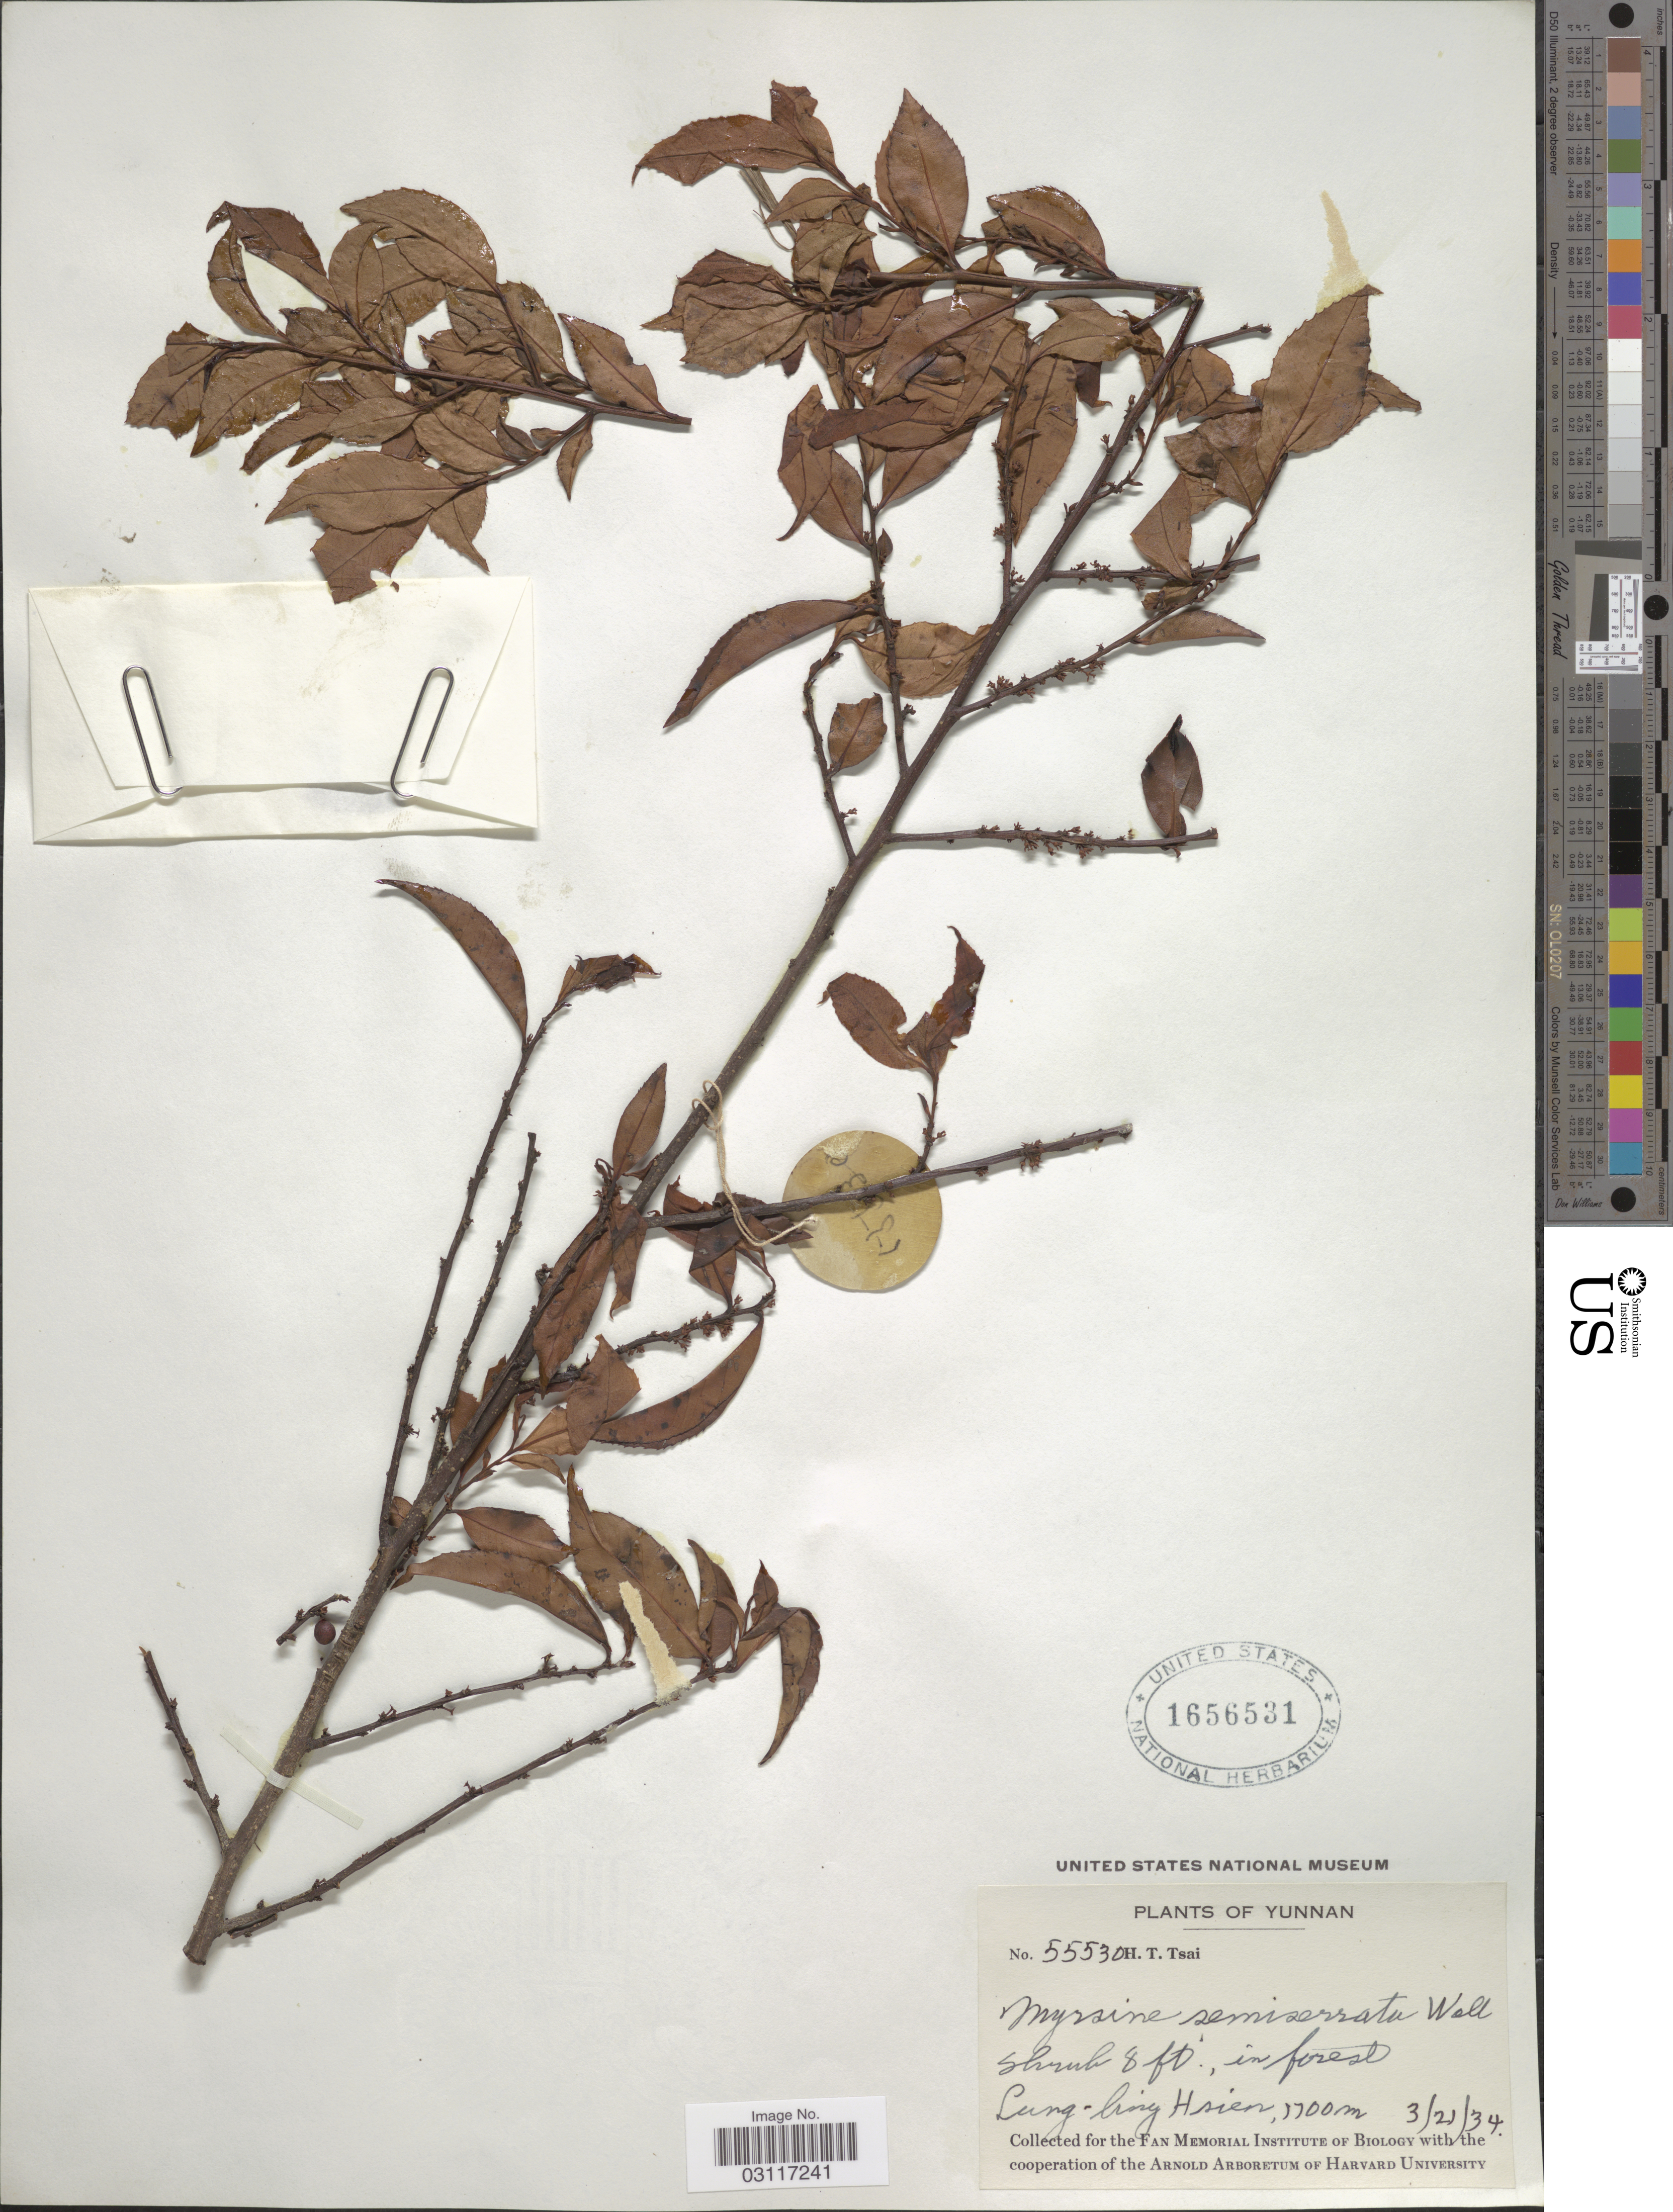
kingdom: Plantae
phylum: Tracheophyta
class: Magnoliopsida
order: Ericales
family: Primulaceae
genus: Myrsine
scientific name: Myrsine semiserrata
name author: Wall.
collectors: H. Tsai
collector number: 55530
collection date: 1934-03-21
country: China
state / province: Yunnan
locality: Lung-ling Hsien.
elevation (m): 1700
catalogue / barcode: US 1656531